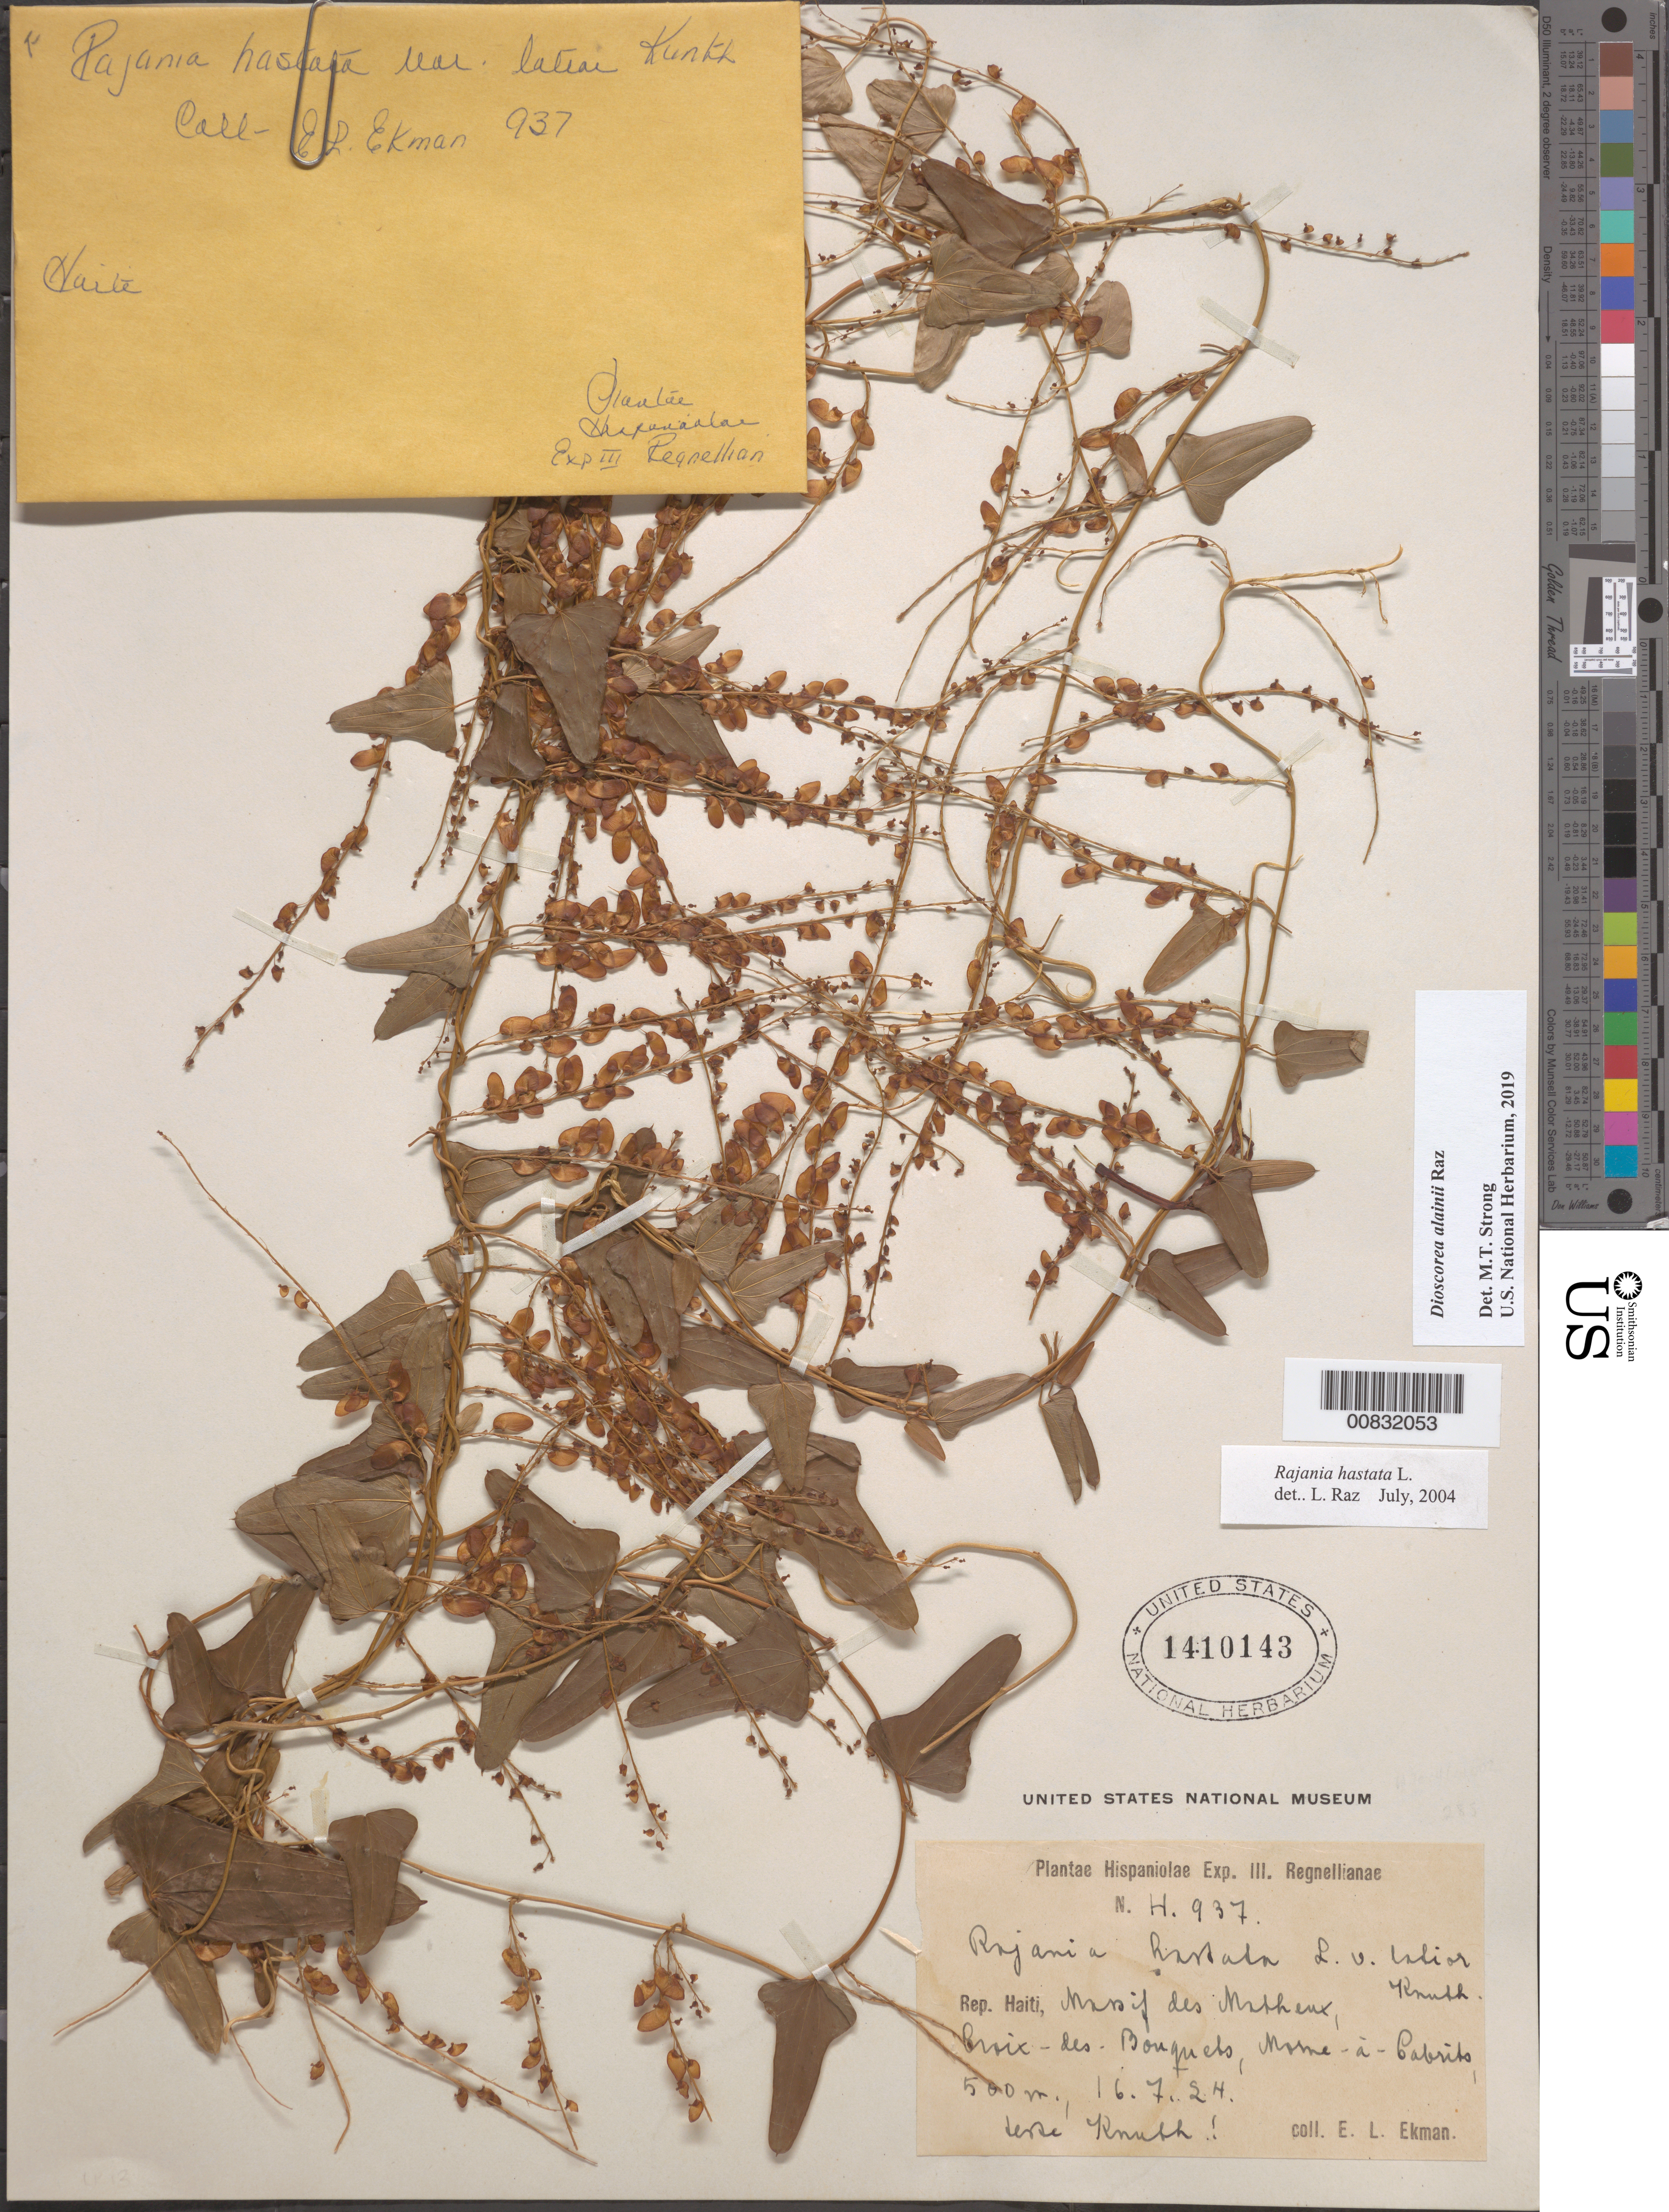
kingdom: Plantae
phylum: Tracheophyta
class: Liliopsida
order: Dioscoreales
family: Dioscoreaceae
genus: Dioscorea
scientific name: Dioscorea alainii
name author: Raz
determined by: Strong, M. T., (US), Smithsonian Institution - National Museum of Natural History (UNITED STATES)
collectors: E. L. Ekman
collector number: H 937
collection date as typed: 16 Jul 1924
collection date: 1924-07-16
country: Haiti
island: Hispaniola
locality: Massif des Matheux, Croix des Bouquets, Morne à Cabrits.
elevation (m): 500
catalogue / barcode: US 1410143